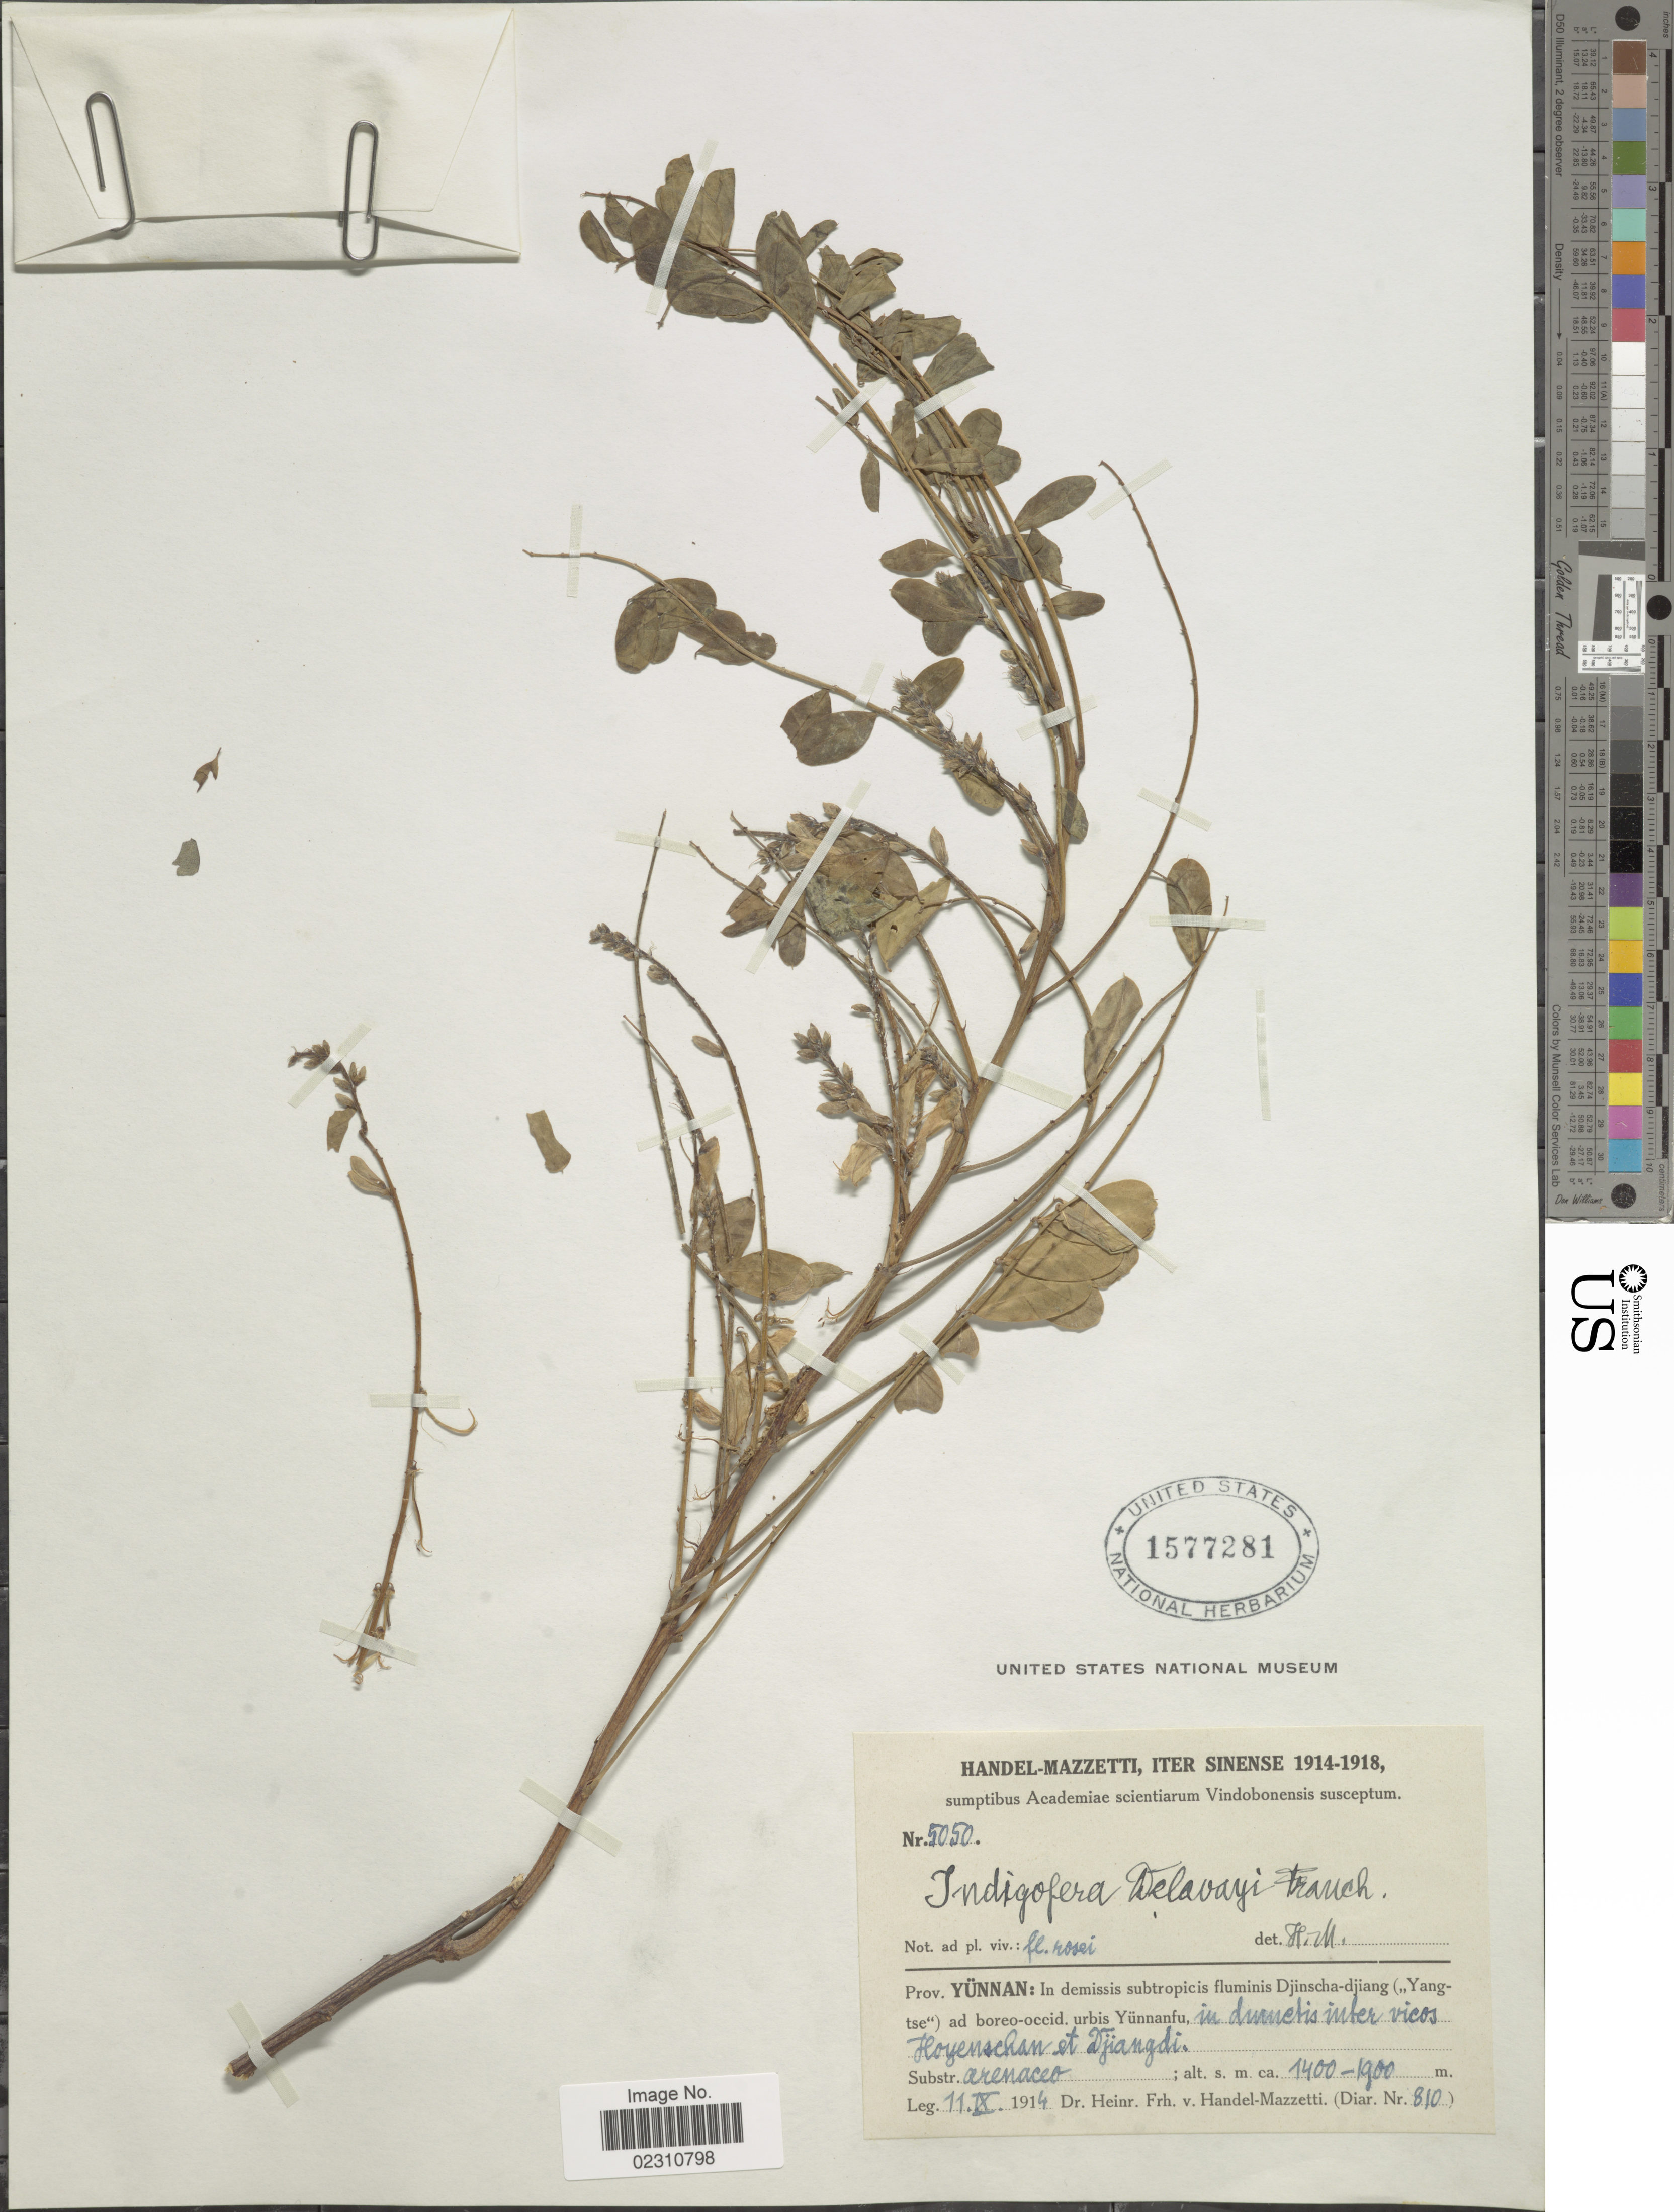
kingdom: Plantae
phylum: Tracheophyta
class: Magnoliopsida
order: Fabales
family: Fabaceae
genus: Indigofera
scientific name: Indigofera delavayi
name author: Franch.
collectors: H. Handel-Mazzetti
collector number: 5050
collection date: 1914-09-11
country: China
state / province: Yunnan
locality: Prov. Yunnan: In demissis subtropicis fluminis Djinscha-djiang (,,Yangtse) ad boreo.. urbis Yunnanfu, in dumetis inter vicos Hoyenschan et Djiangdi.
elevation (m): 1400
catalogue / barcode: US 1577281